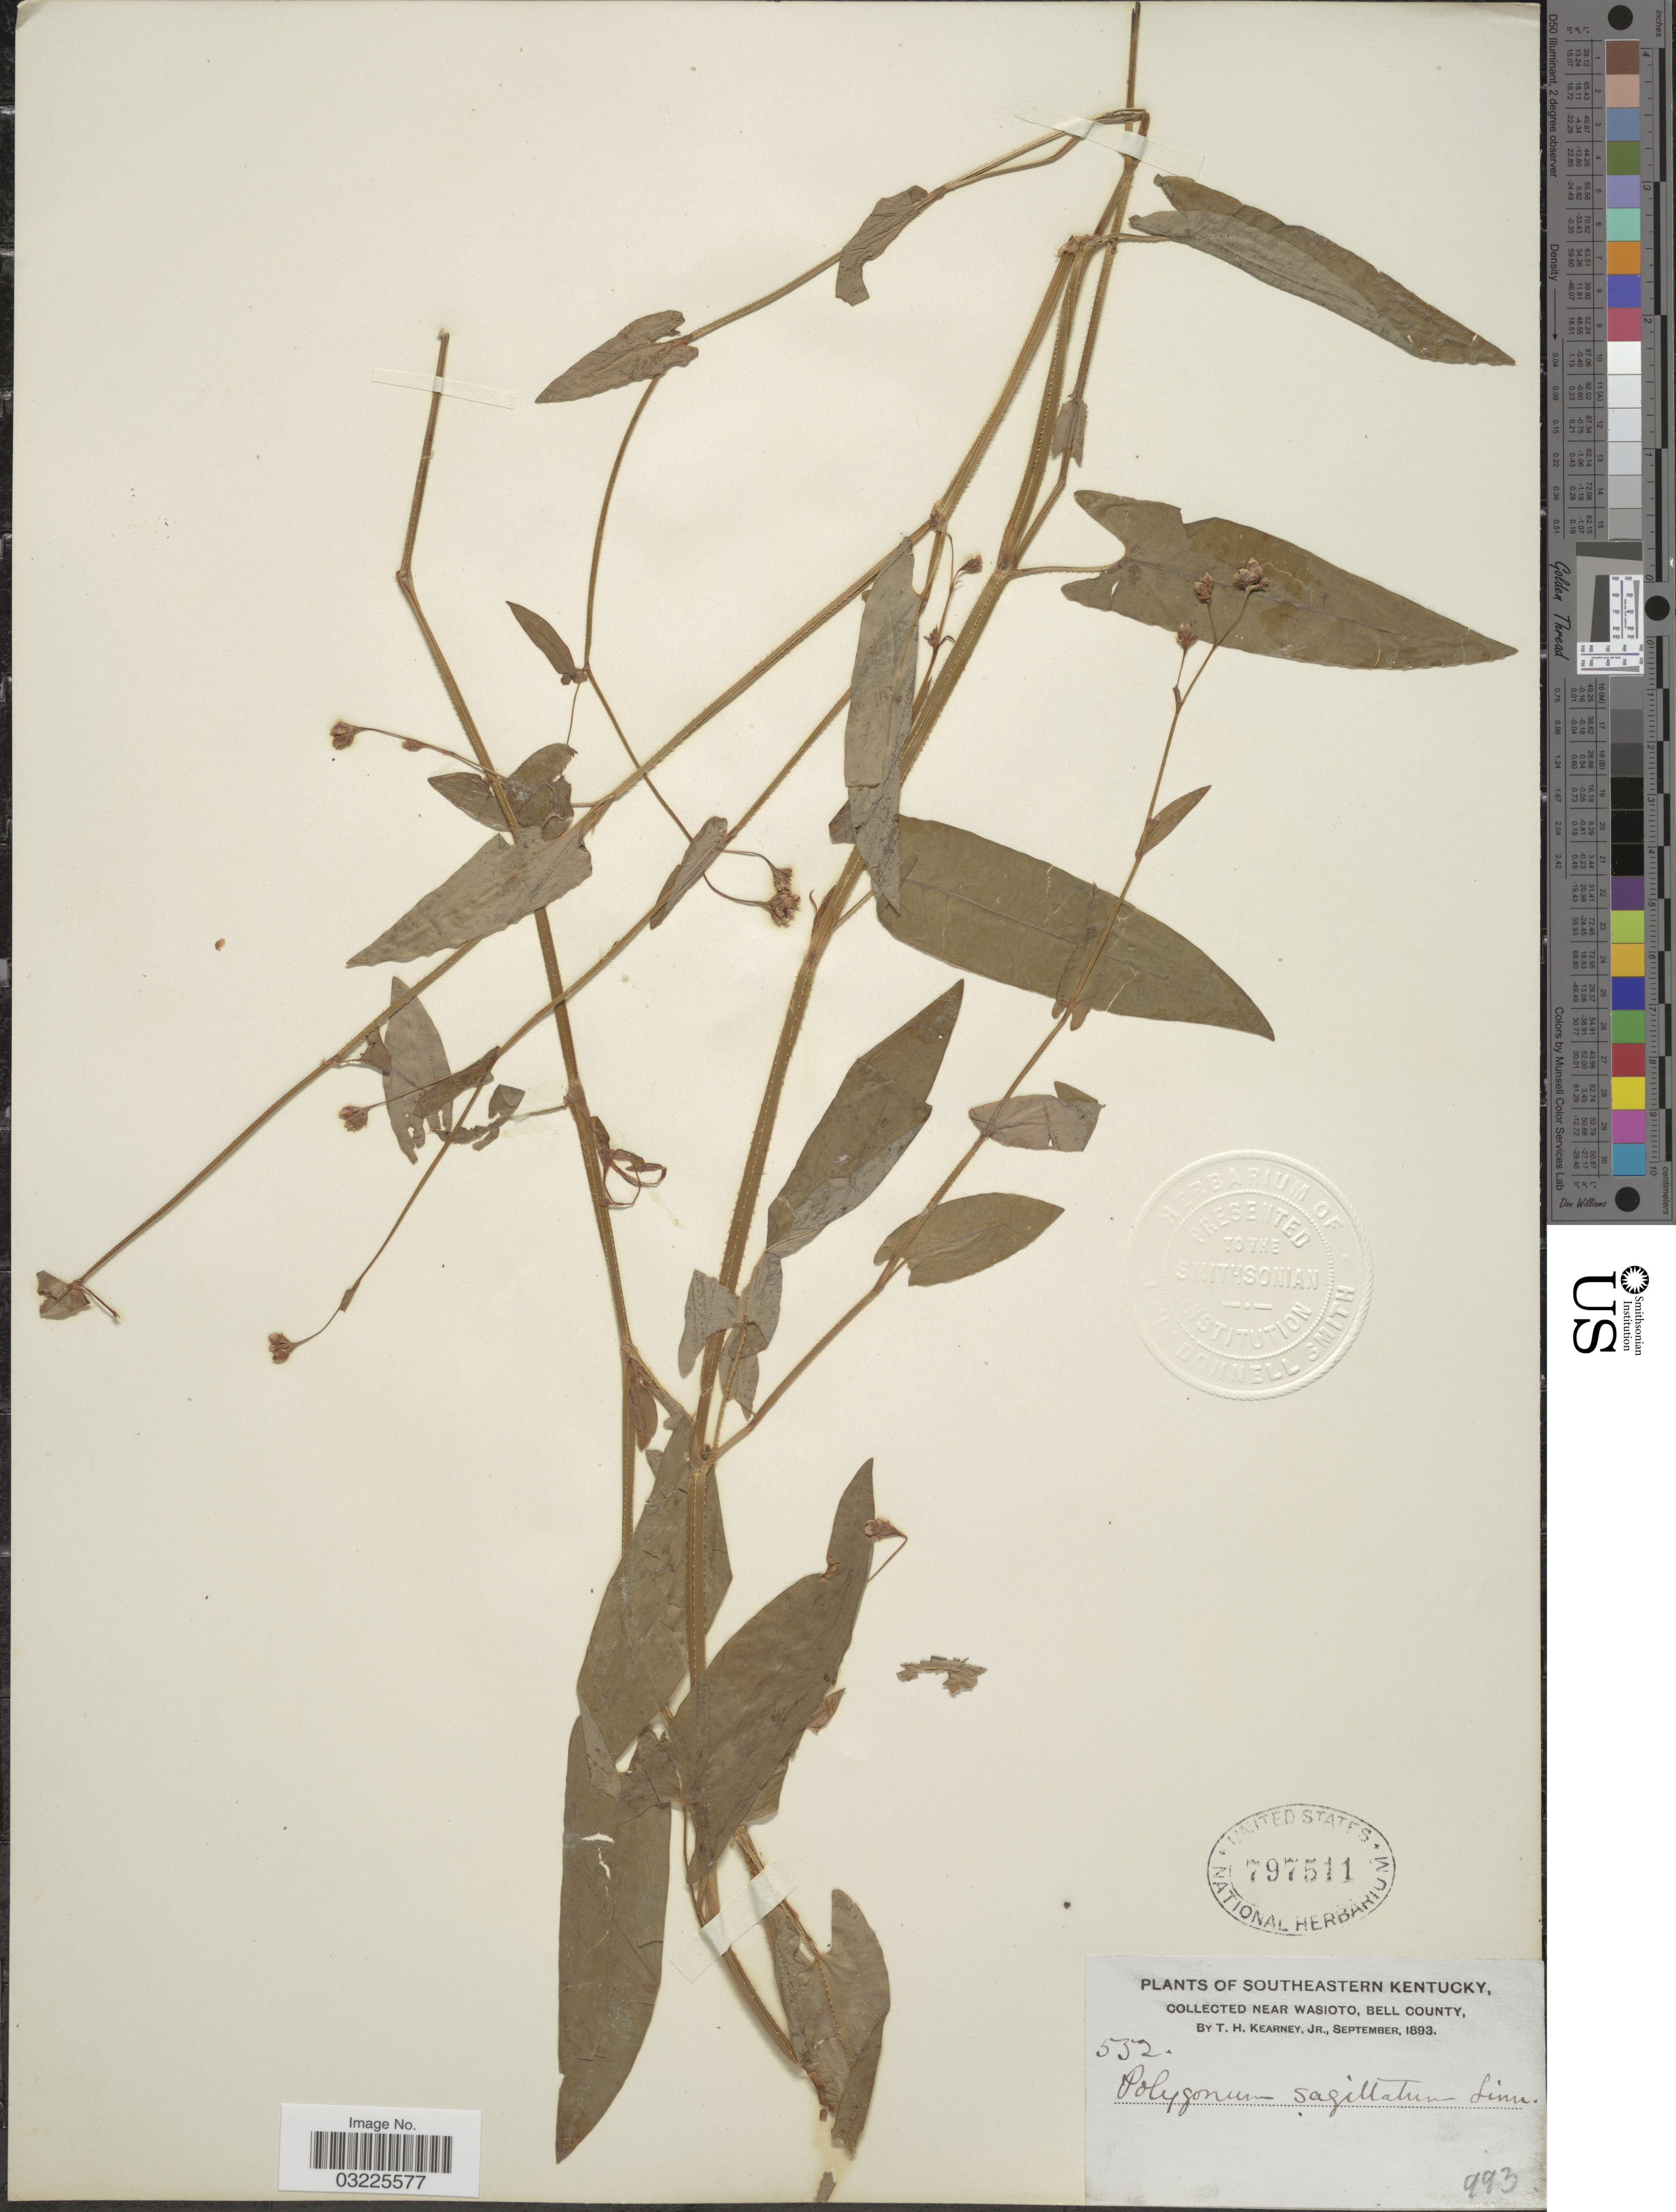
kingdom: Plantae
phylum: Tracheophyta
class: Magnoliopsida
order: Caryophyllales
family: Polygonaceae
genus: Persicaria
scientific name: Persicaria sagittata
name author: (L.) H. Gross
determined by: Atha, D. E.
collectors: T. H. Kearney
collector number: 532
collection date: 1893-09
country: United States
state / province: Kentucky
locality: Southeastern Kentucky. Near Wasioto, Bell County.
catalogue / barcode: US 797511